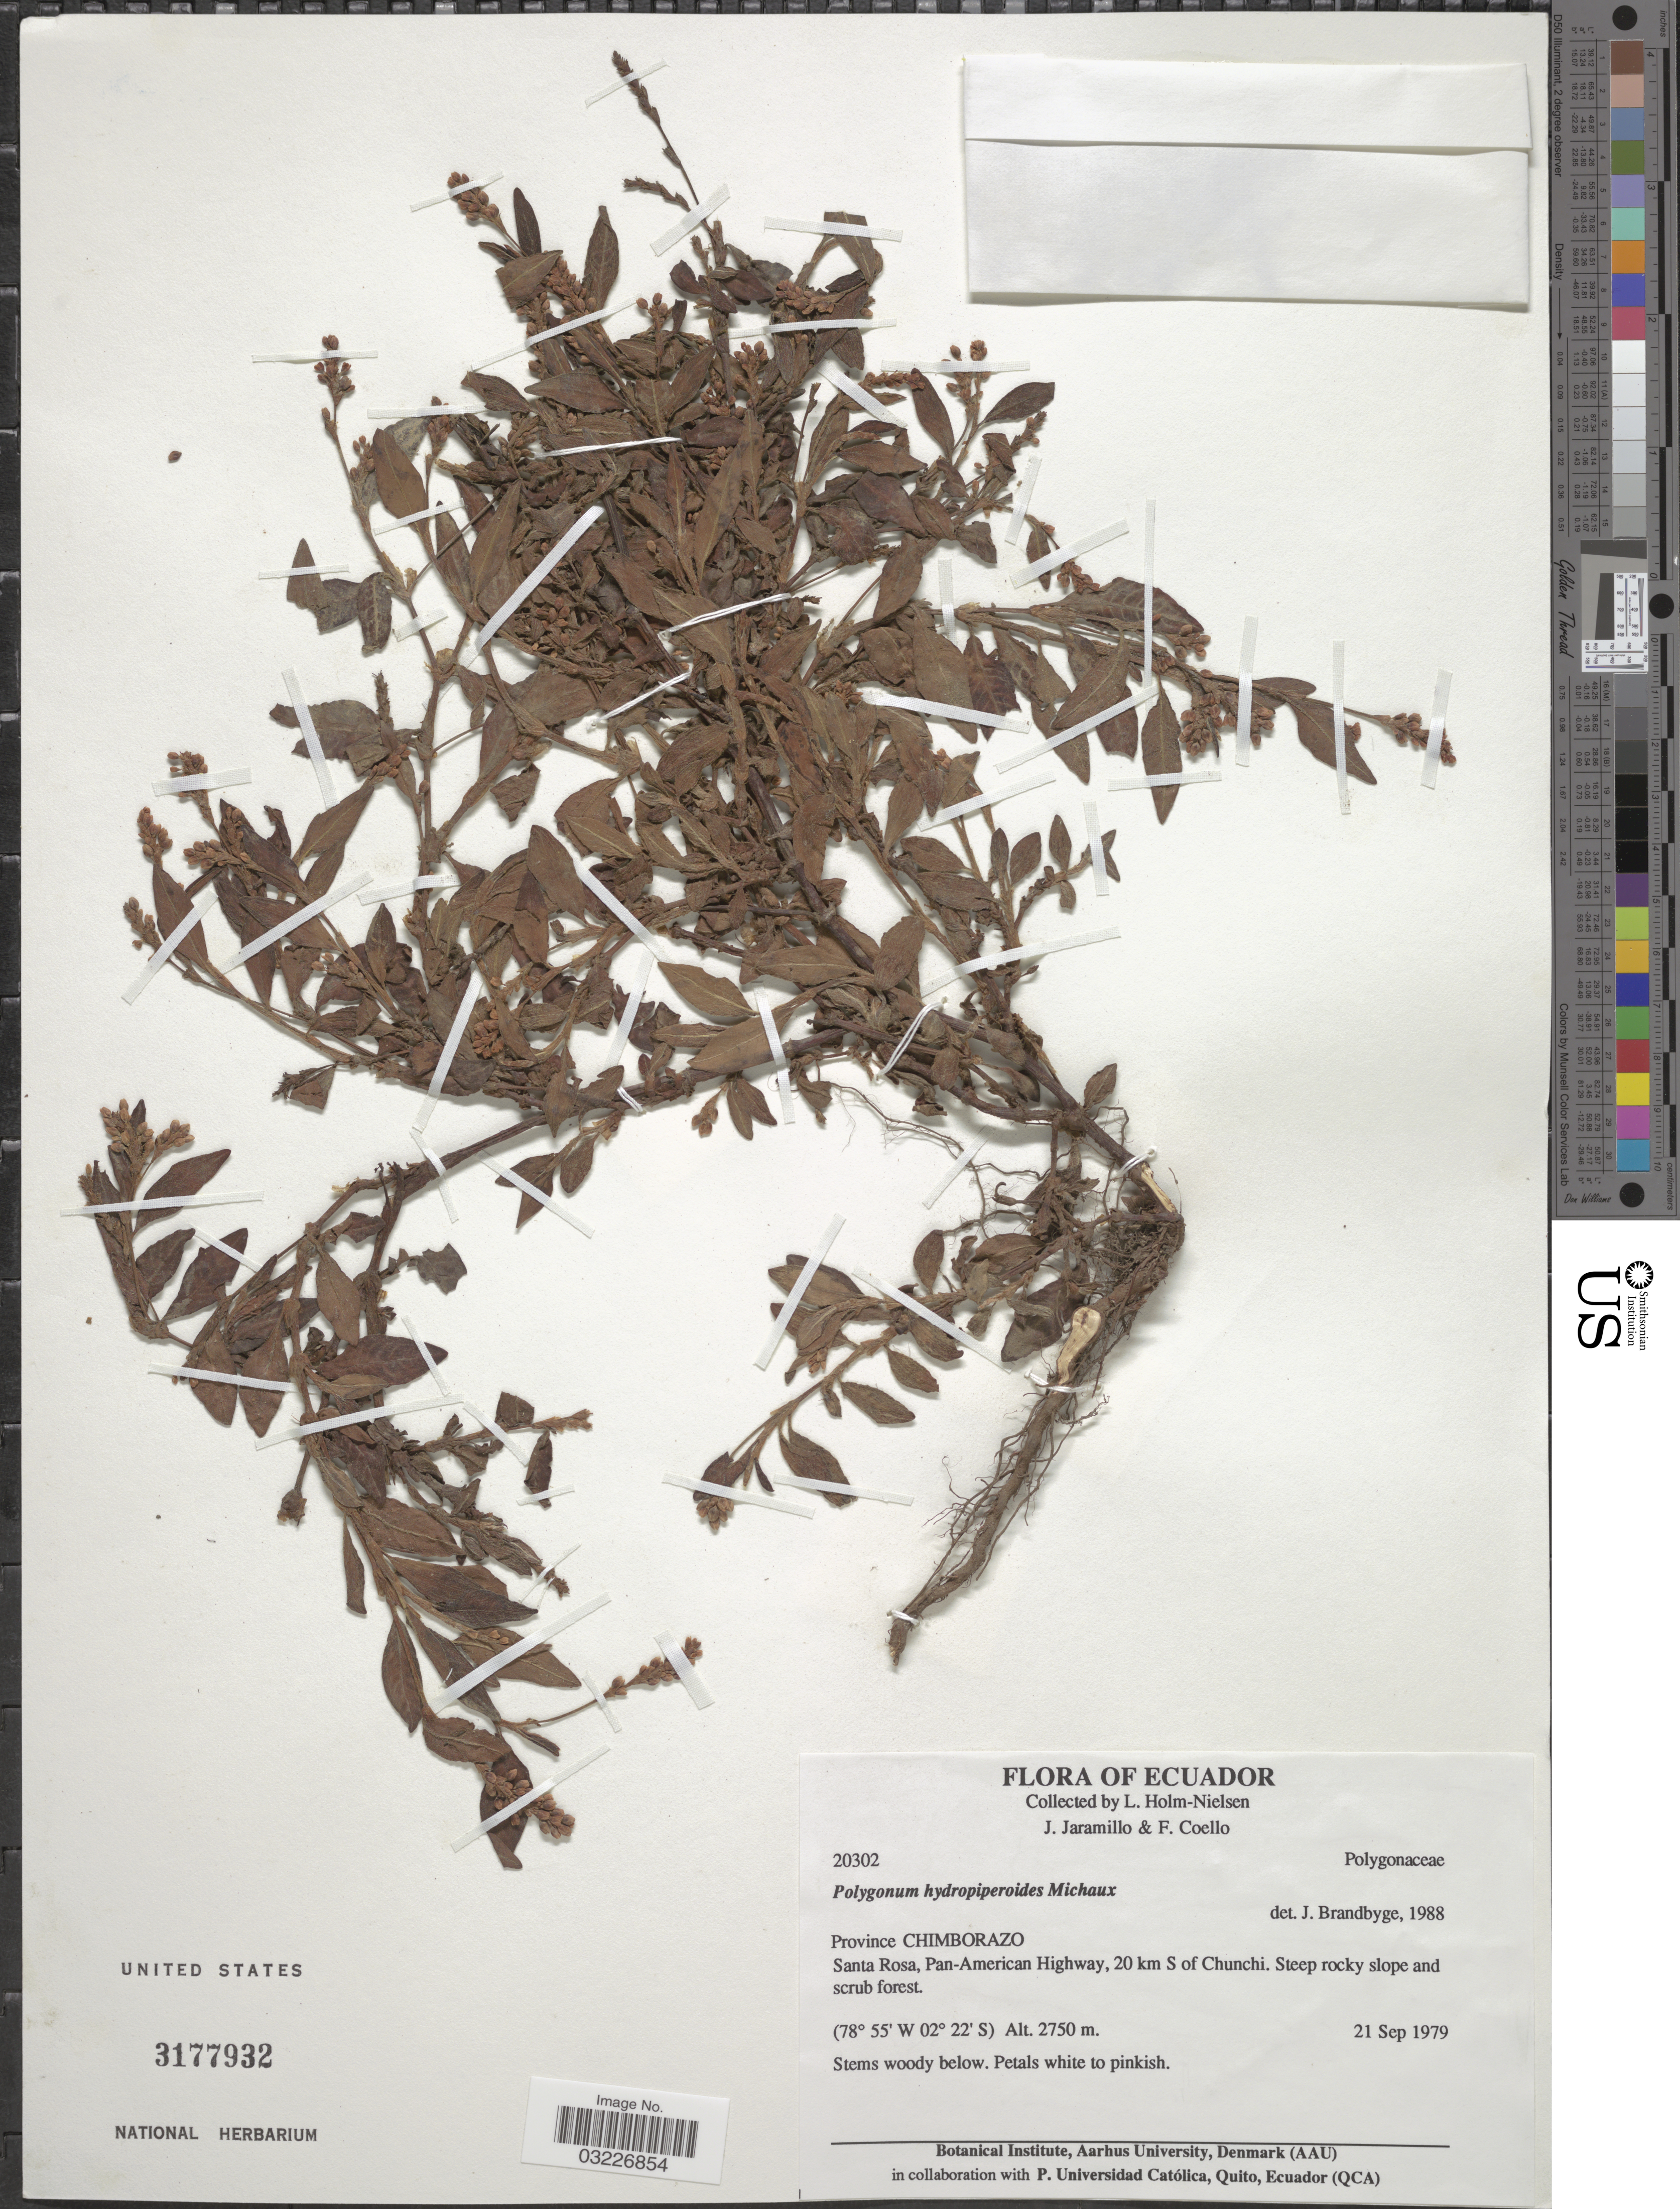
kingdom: Plantae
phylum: Tracheophyta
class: Magnoliopsida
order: Caryophyllales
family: Polygonaceae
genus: Polygonum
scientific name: Polygonum hydropiperoides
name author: Michx.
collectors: L. Holm-Nielsen, J. Jaramillo & F. Coello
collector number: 20302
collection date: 1979-09-21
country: Ecuador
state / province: Chimborazo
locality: Santa Rosa, Pan-American Highway, 20 km S of Chunchi.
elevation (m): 2750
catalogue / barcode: US 3177932